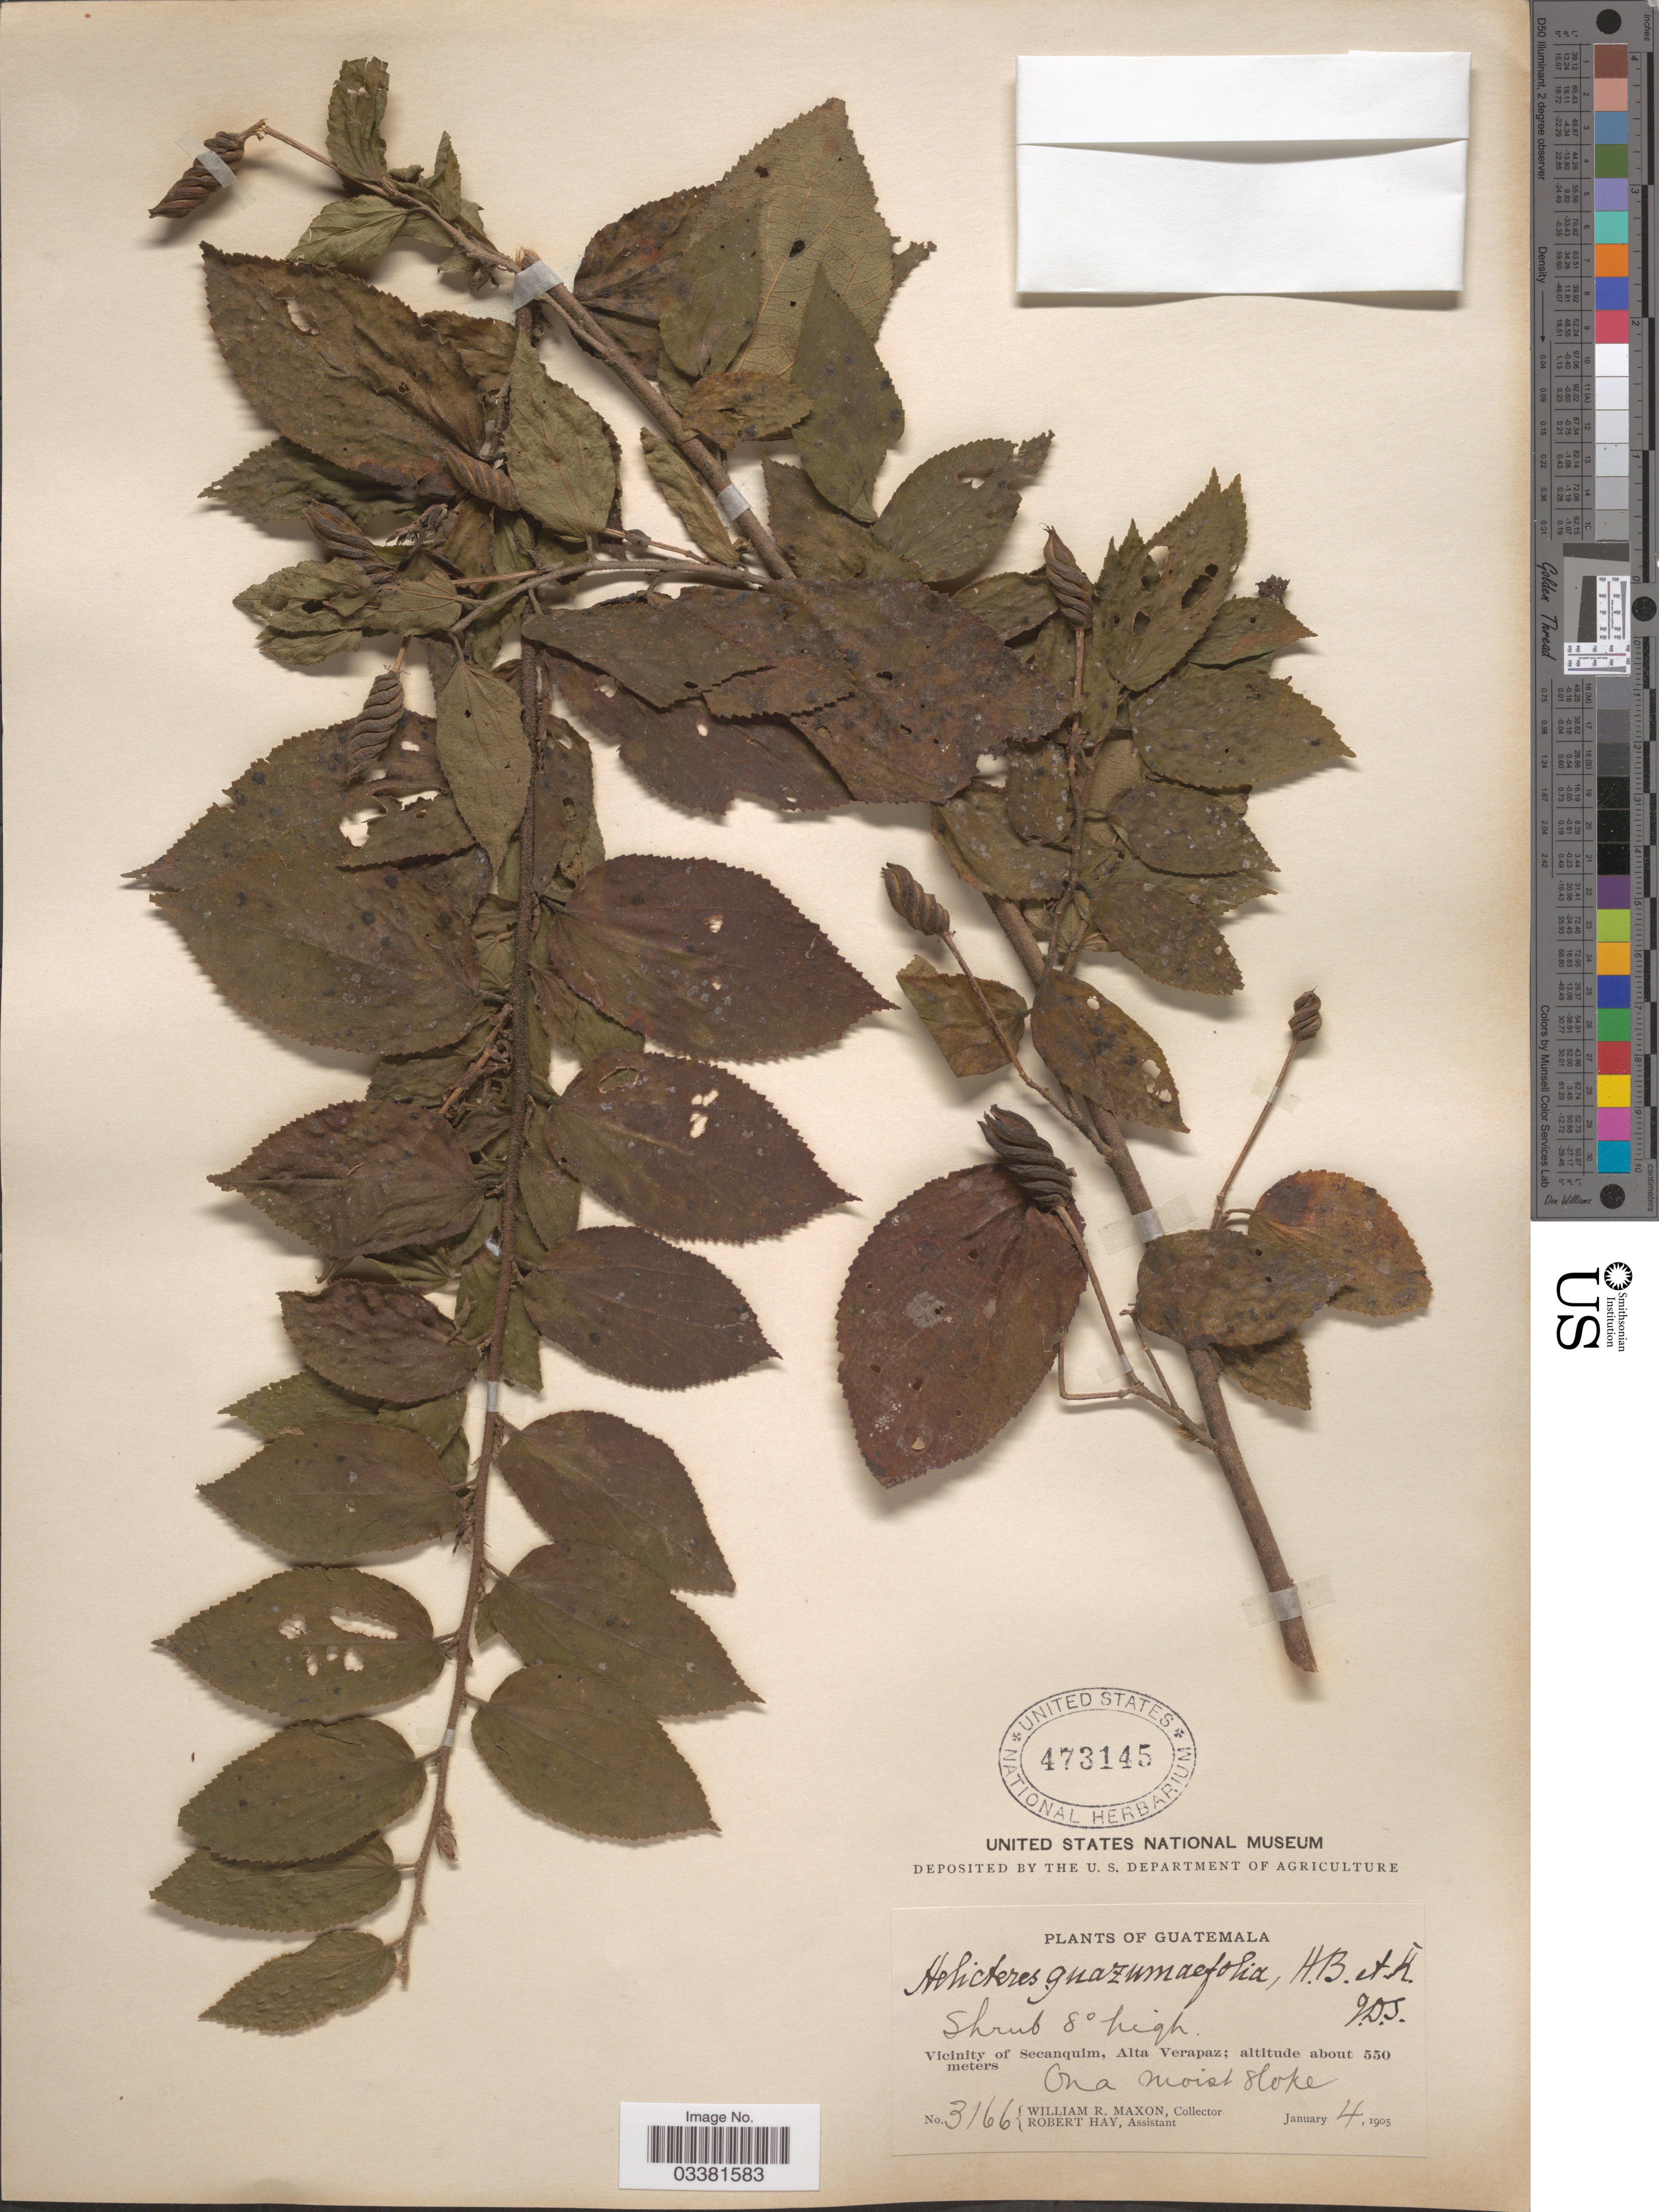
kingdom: Plantae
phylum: Tracheophyta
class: Magnoliopsida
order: Malvales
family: Malvaceae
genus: Helicteres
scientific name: Helicteres guazumifolia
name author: Kunth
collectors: W. R. Maxon & R. Hay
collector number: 3166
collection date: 1905-01-04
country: Guatemala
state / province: Alta Verapaz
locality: Vicinity of Secanquim.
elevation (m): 550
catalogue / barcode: US 473145